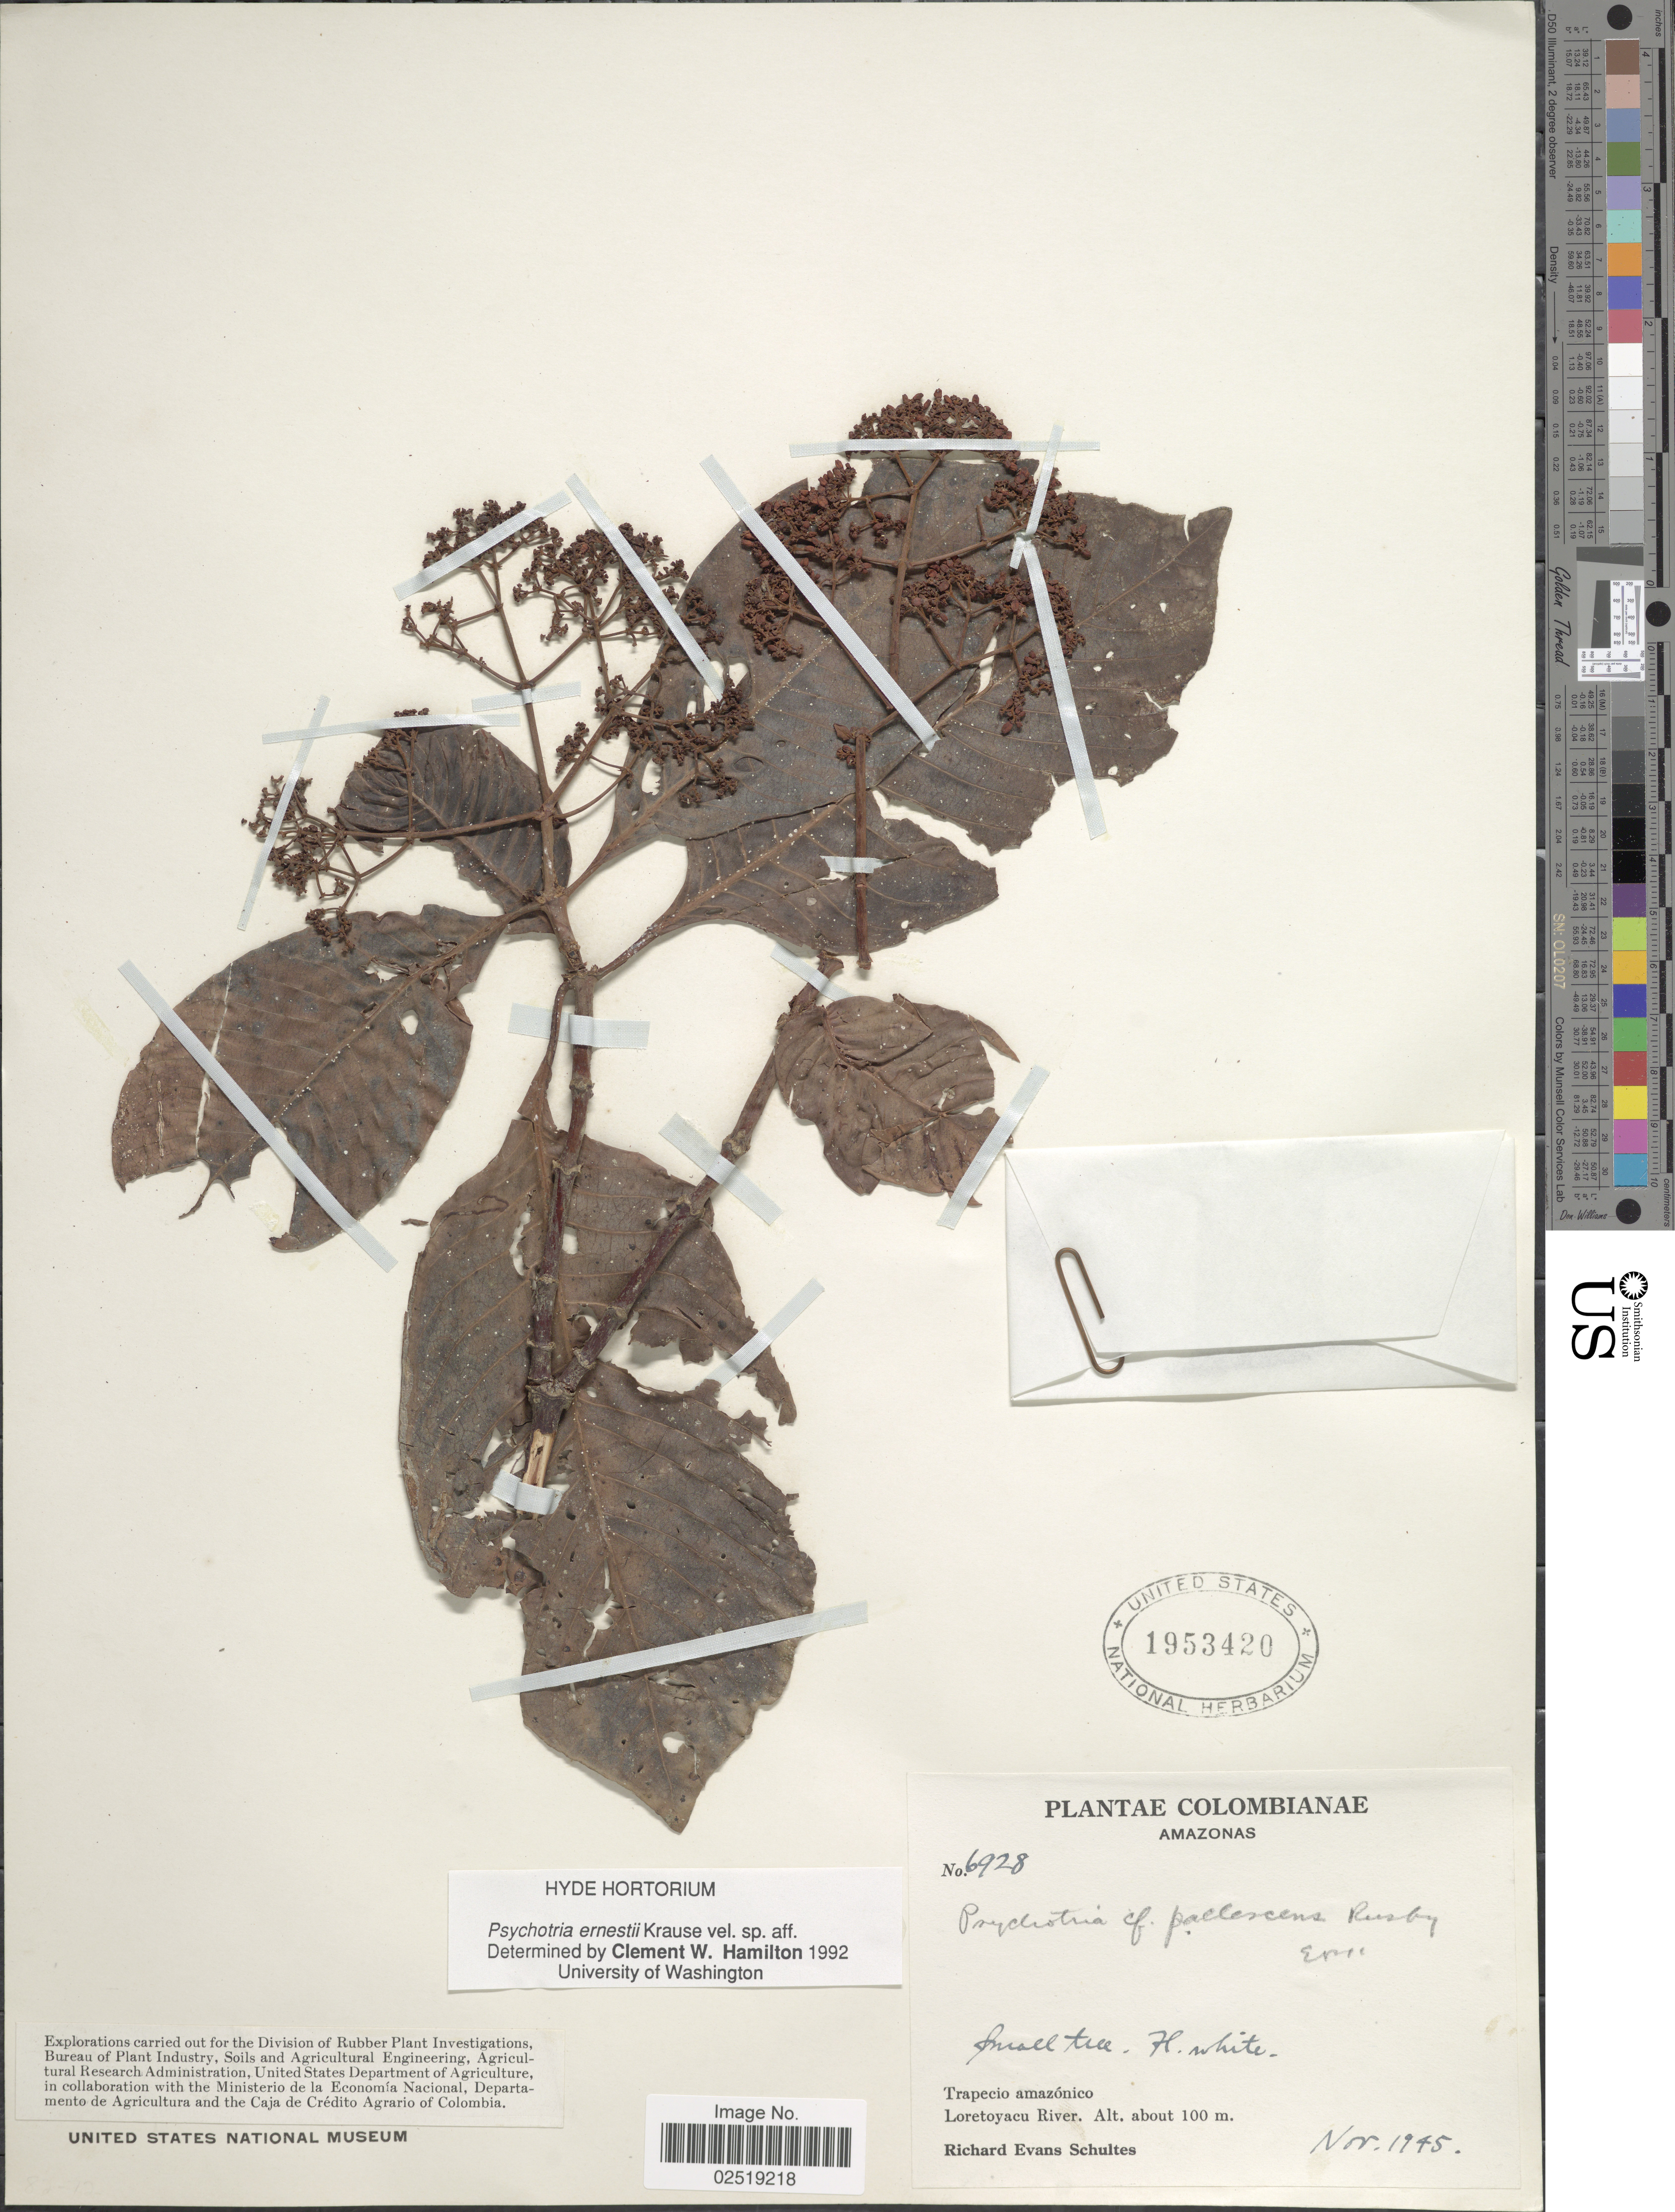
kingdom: Plantae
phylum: Tracheophyta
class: Magnoliopsida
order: Gentianales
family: Rubiaceae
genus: Psychotria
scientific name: Psychotria ernestii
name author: K. Krause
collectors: R. E. Schultes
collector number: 6928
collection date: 1945-11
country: Colombia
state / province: Amazônas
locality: Trapecio amazonico. Loretoyacu River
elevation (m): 100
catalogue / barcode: US 1953420